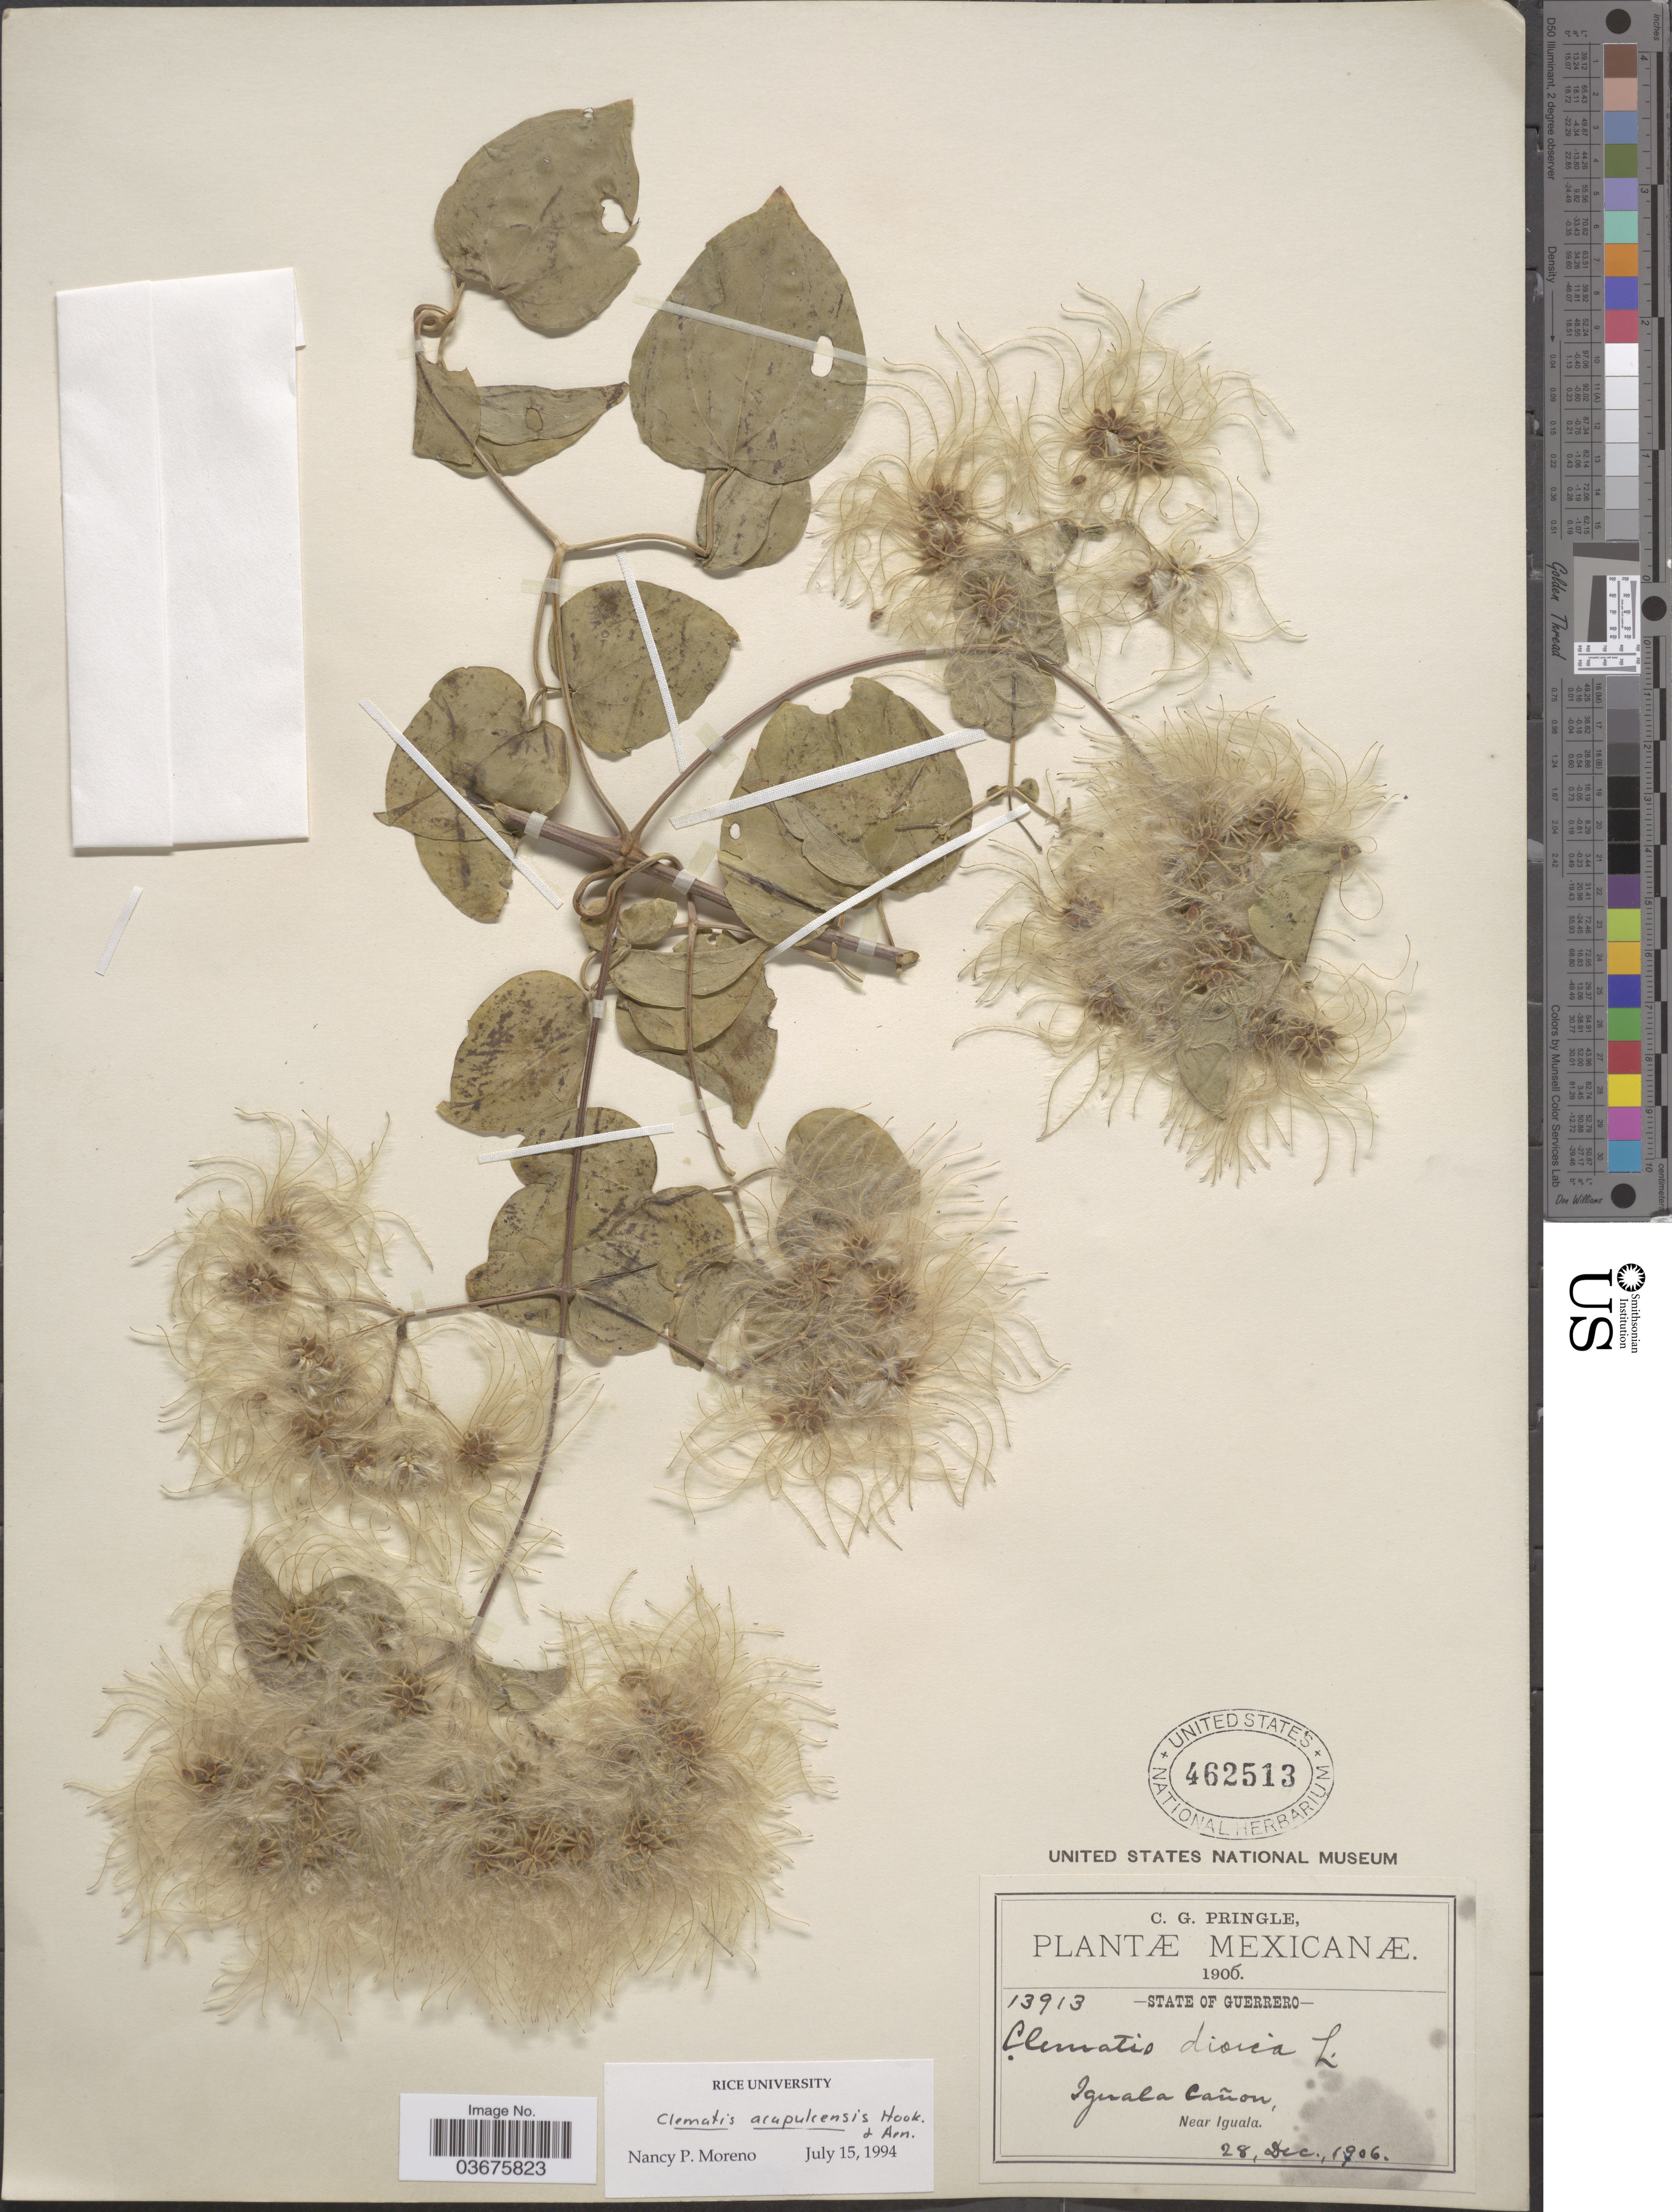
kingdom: Plantae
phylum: Tracheophyta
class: Magnoliopsida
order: Ranunculales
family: Ranunculaceae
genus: Clematis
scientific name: Clematis acapulcensis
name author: Hook. & Arn.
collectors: C. G. Pringle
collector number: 13913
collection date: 1906-12-28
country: Mexico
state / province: Guerrero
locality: Iguala Cañon, Near Iguala.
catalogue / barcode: US 462513